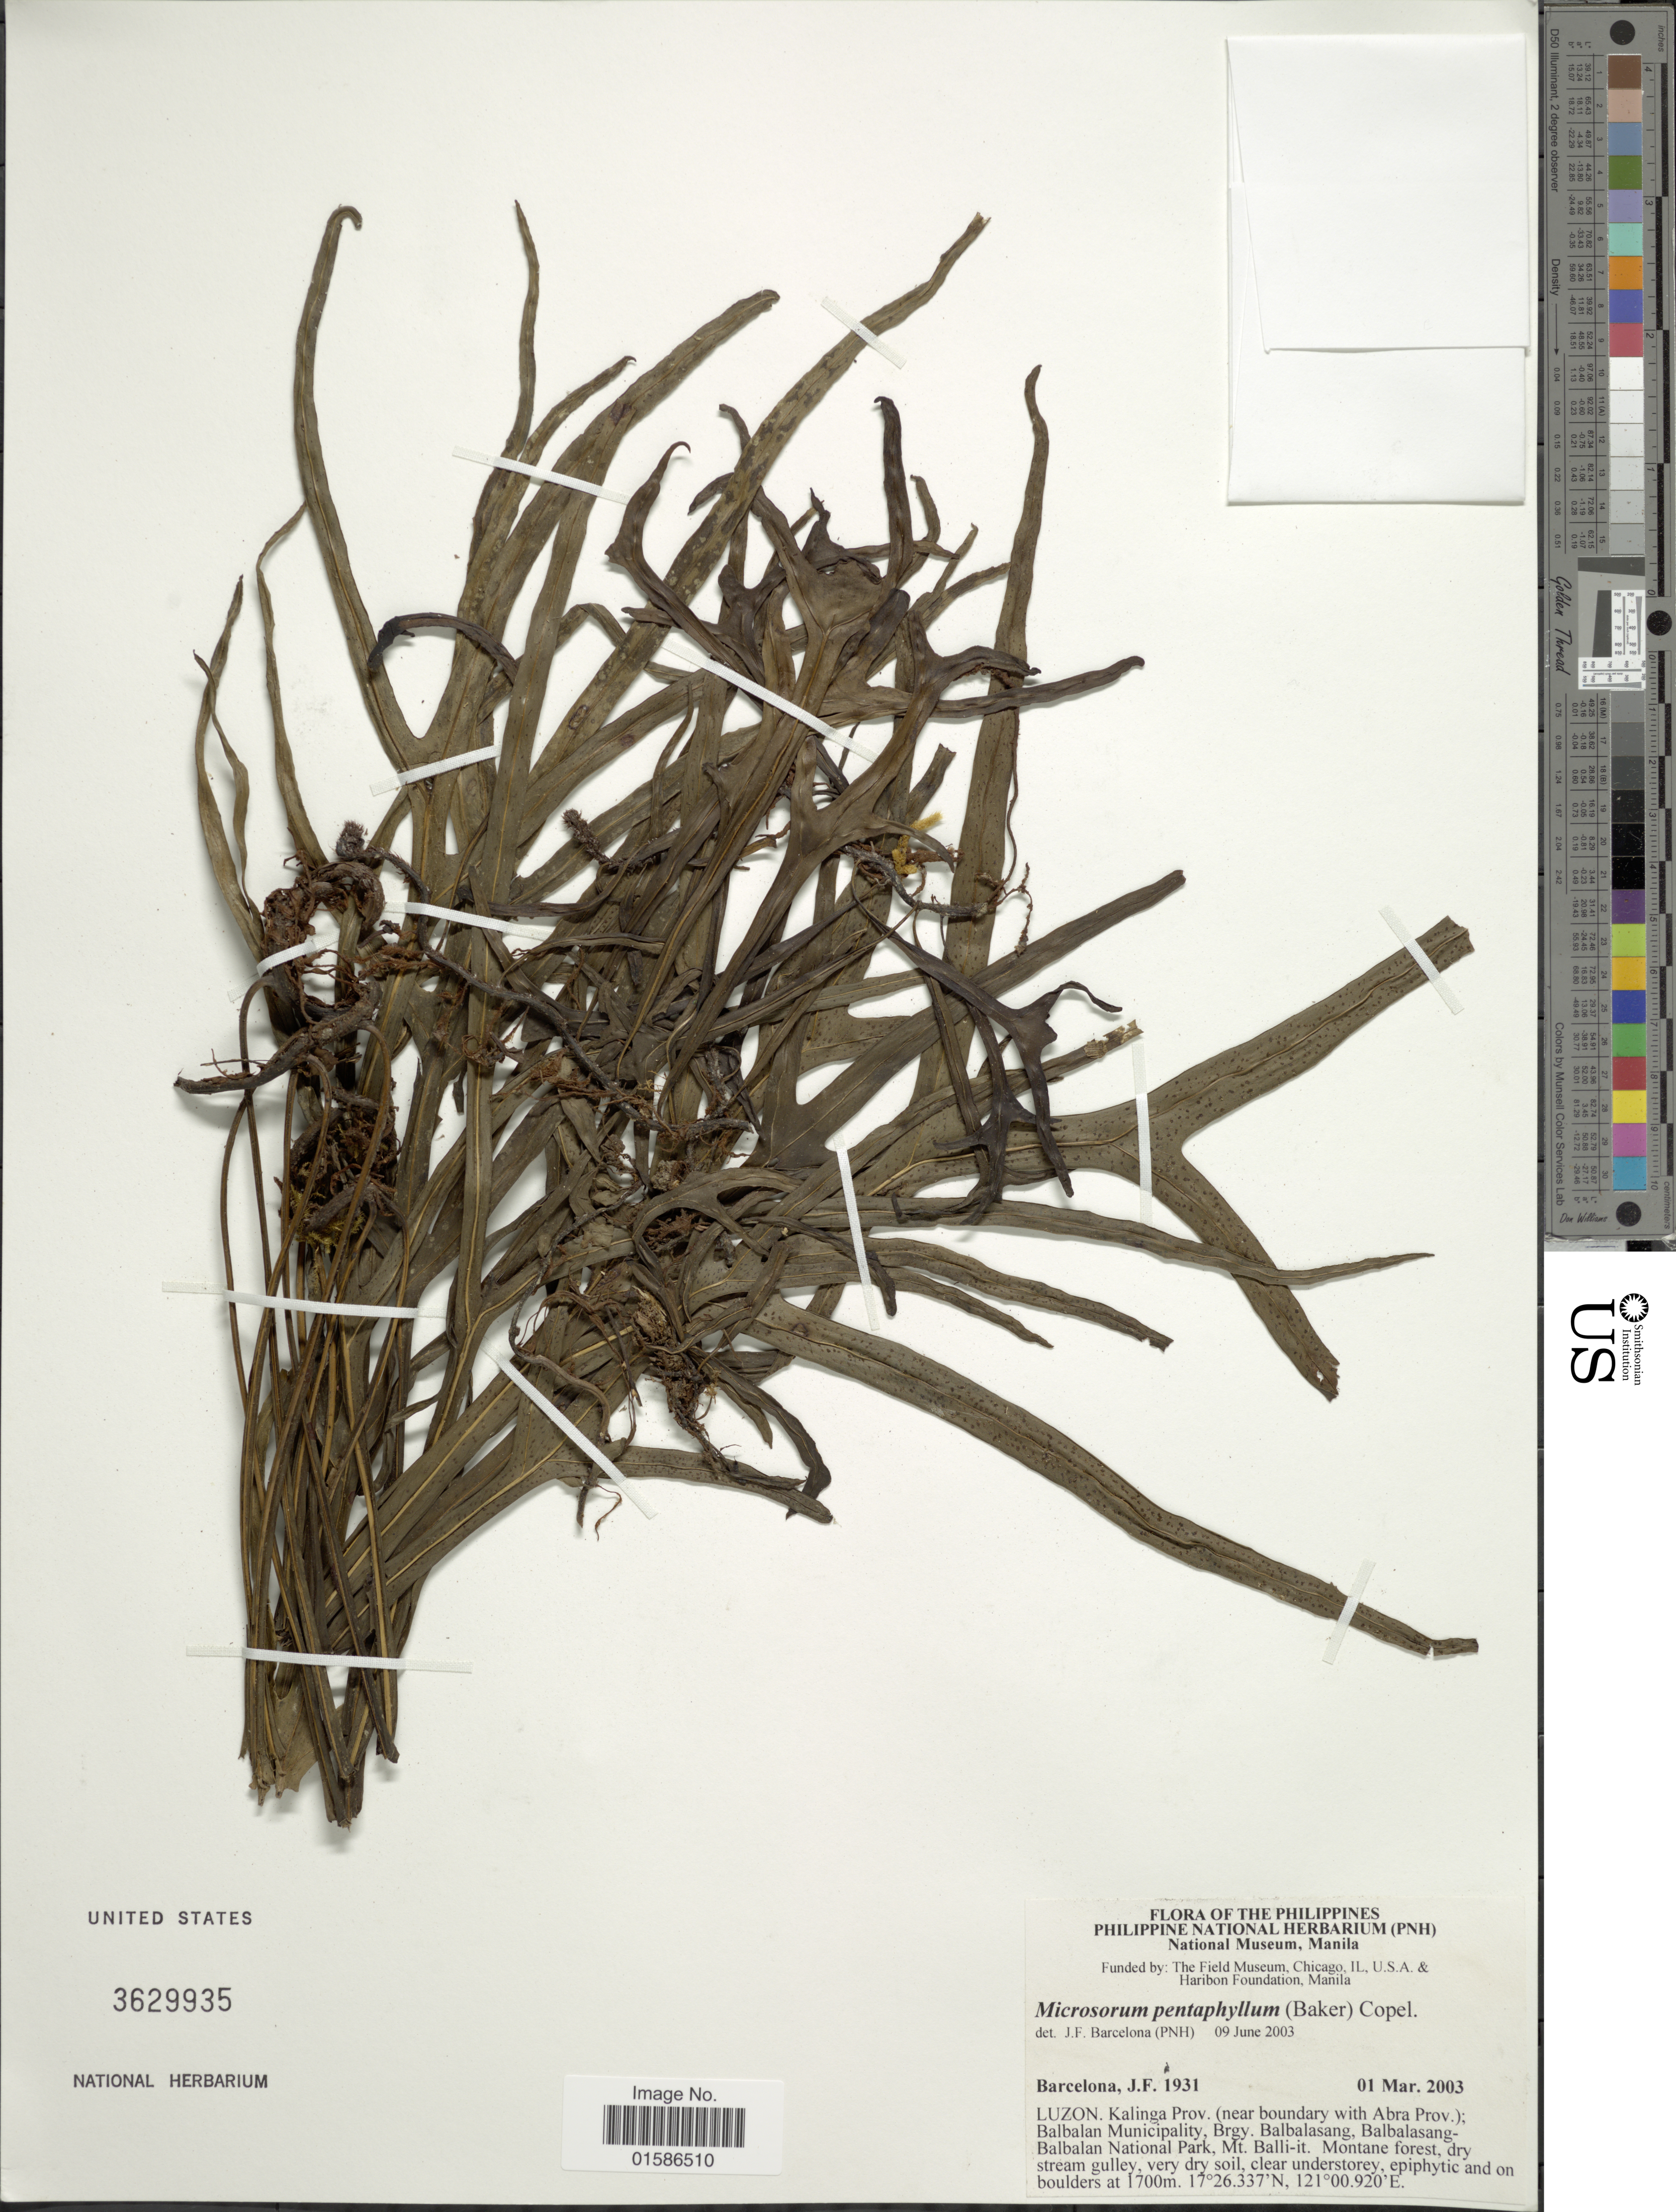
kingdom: Plantae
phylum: Tracheophyta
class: Polypodiopsida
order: Polypodiales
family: Polypodiaceae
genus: Microsorum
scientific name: Microsorum pentaphyllum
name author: (Baker) Copel.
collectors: J. F. Barcelona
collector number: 1931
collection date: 2003-03-01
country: Philippines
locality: Luzon. Kalinga Prov. (near boundary with Abra Prov.); Balbalan Municipality, Brgy. Balbalasang, Balbalasang-Balbalan National Park, Mt Balli-it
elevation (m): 1700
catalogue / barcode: US 3629935